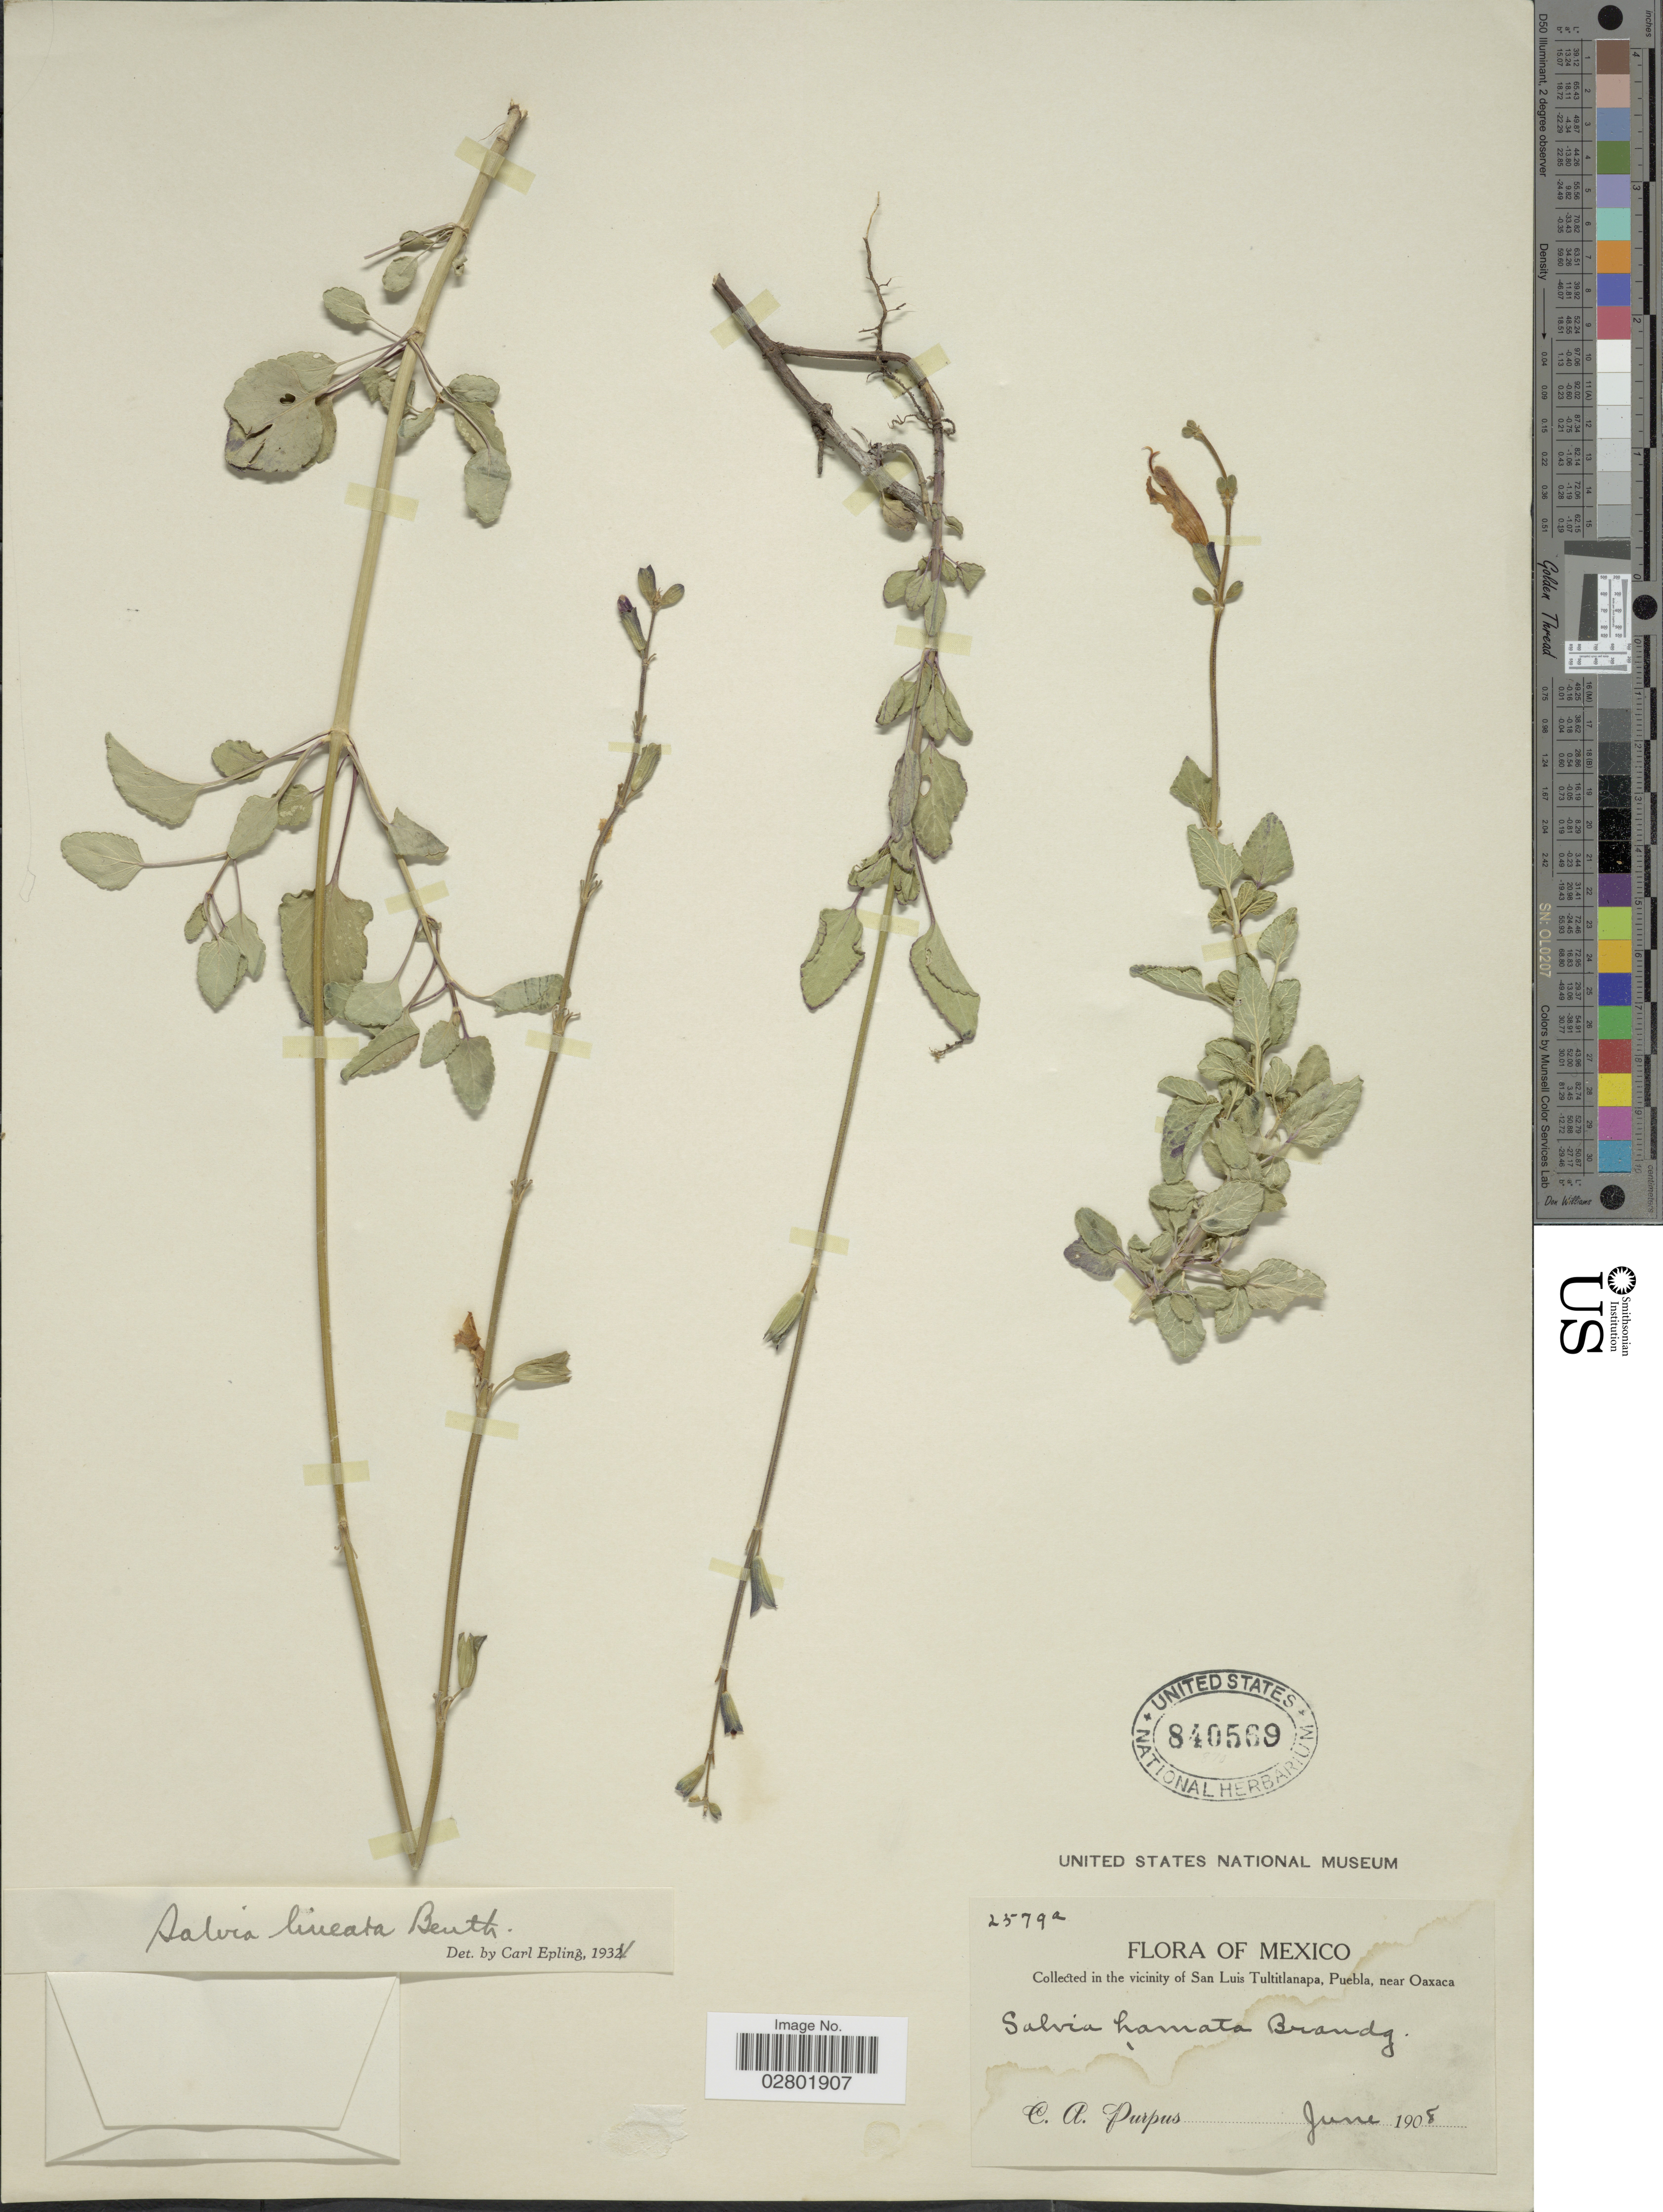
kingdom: Plantae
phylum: Tracheophyta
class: Magnoliopsida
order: Lamiales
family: Lamiaceae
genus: Salvia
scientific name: Salvia lineata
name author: Benth.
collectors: C. A. Purpus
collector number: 2579a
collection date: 1908-06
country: Mexico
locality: In the vicinity of San Luis Tultitlanapa, Puebla, near Oaxaca.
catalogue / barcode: US 840569